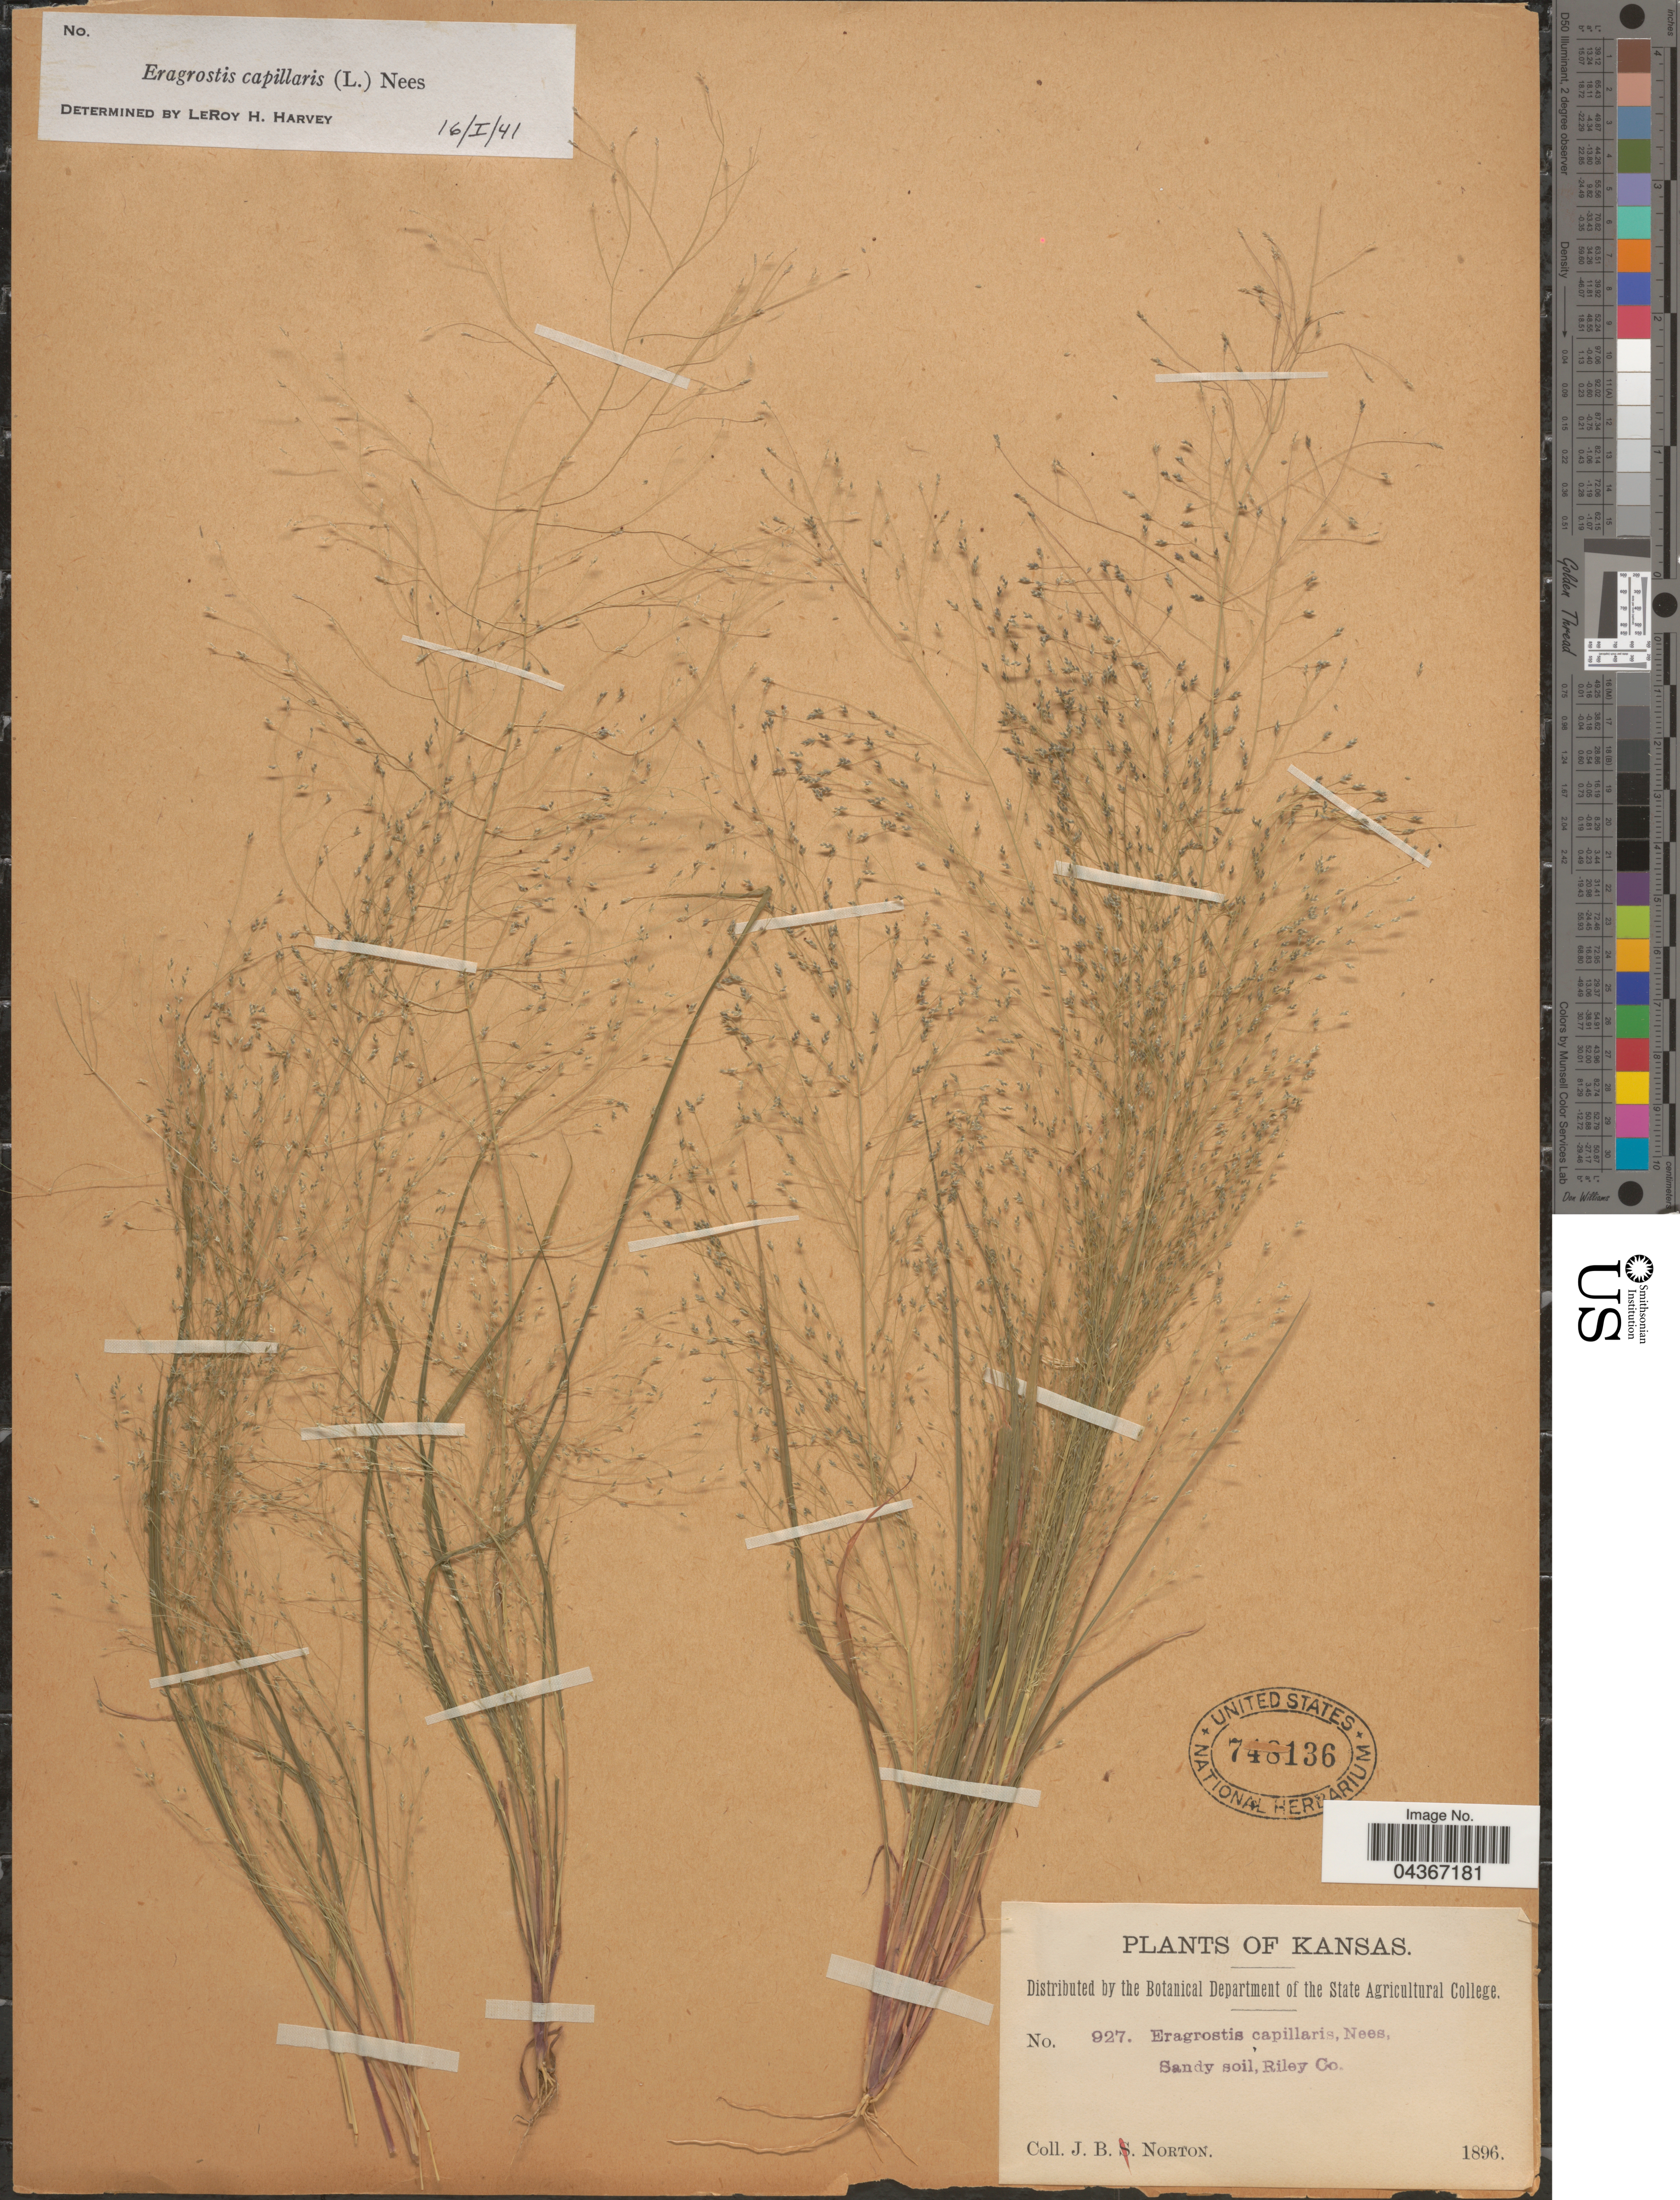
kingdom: Plantae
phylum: Tracheophyta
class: Liliopsida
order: Poales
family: Poaceae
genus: Eragrostis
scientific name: Eragrostis capillaris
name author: (L.) Nees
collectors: J. B. Norton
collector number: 927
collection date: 1896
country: United States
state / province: Kansas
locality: Riley Co.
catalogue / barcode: US 748136